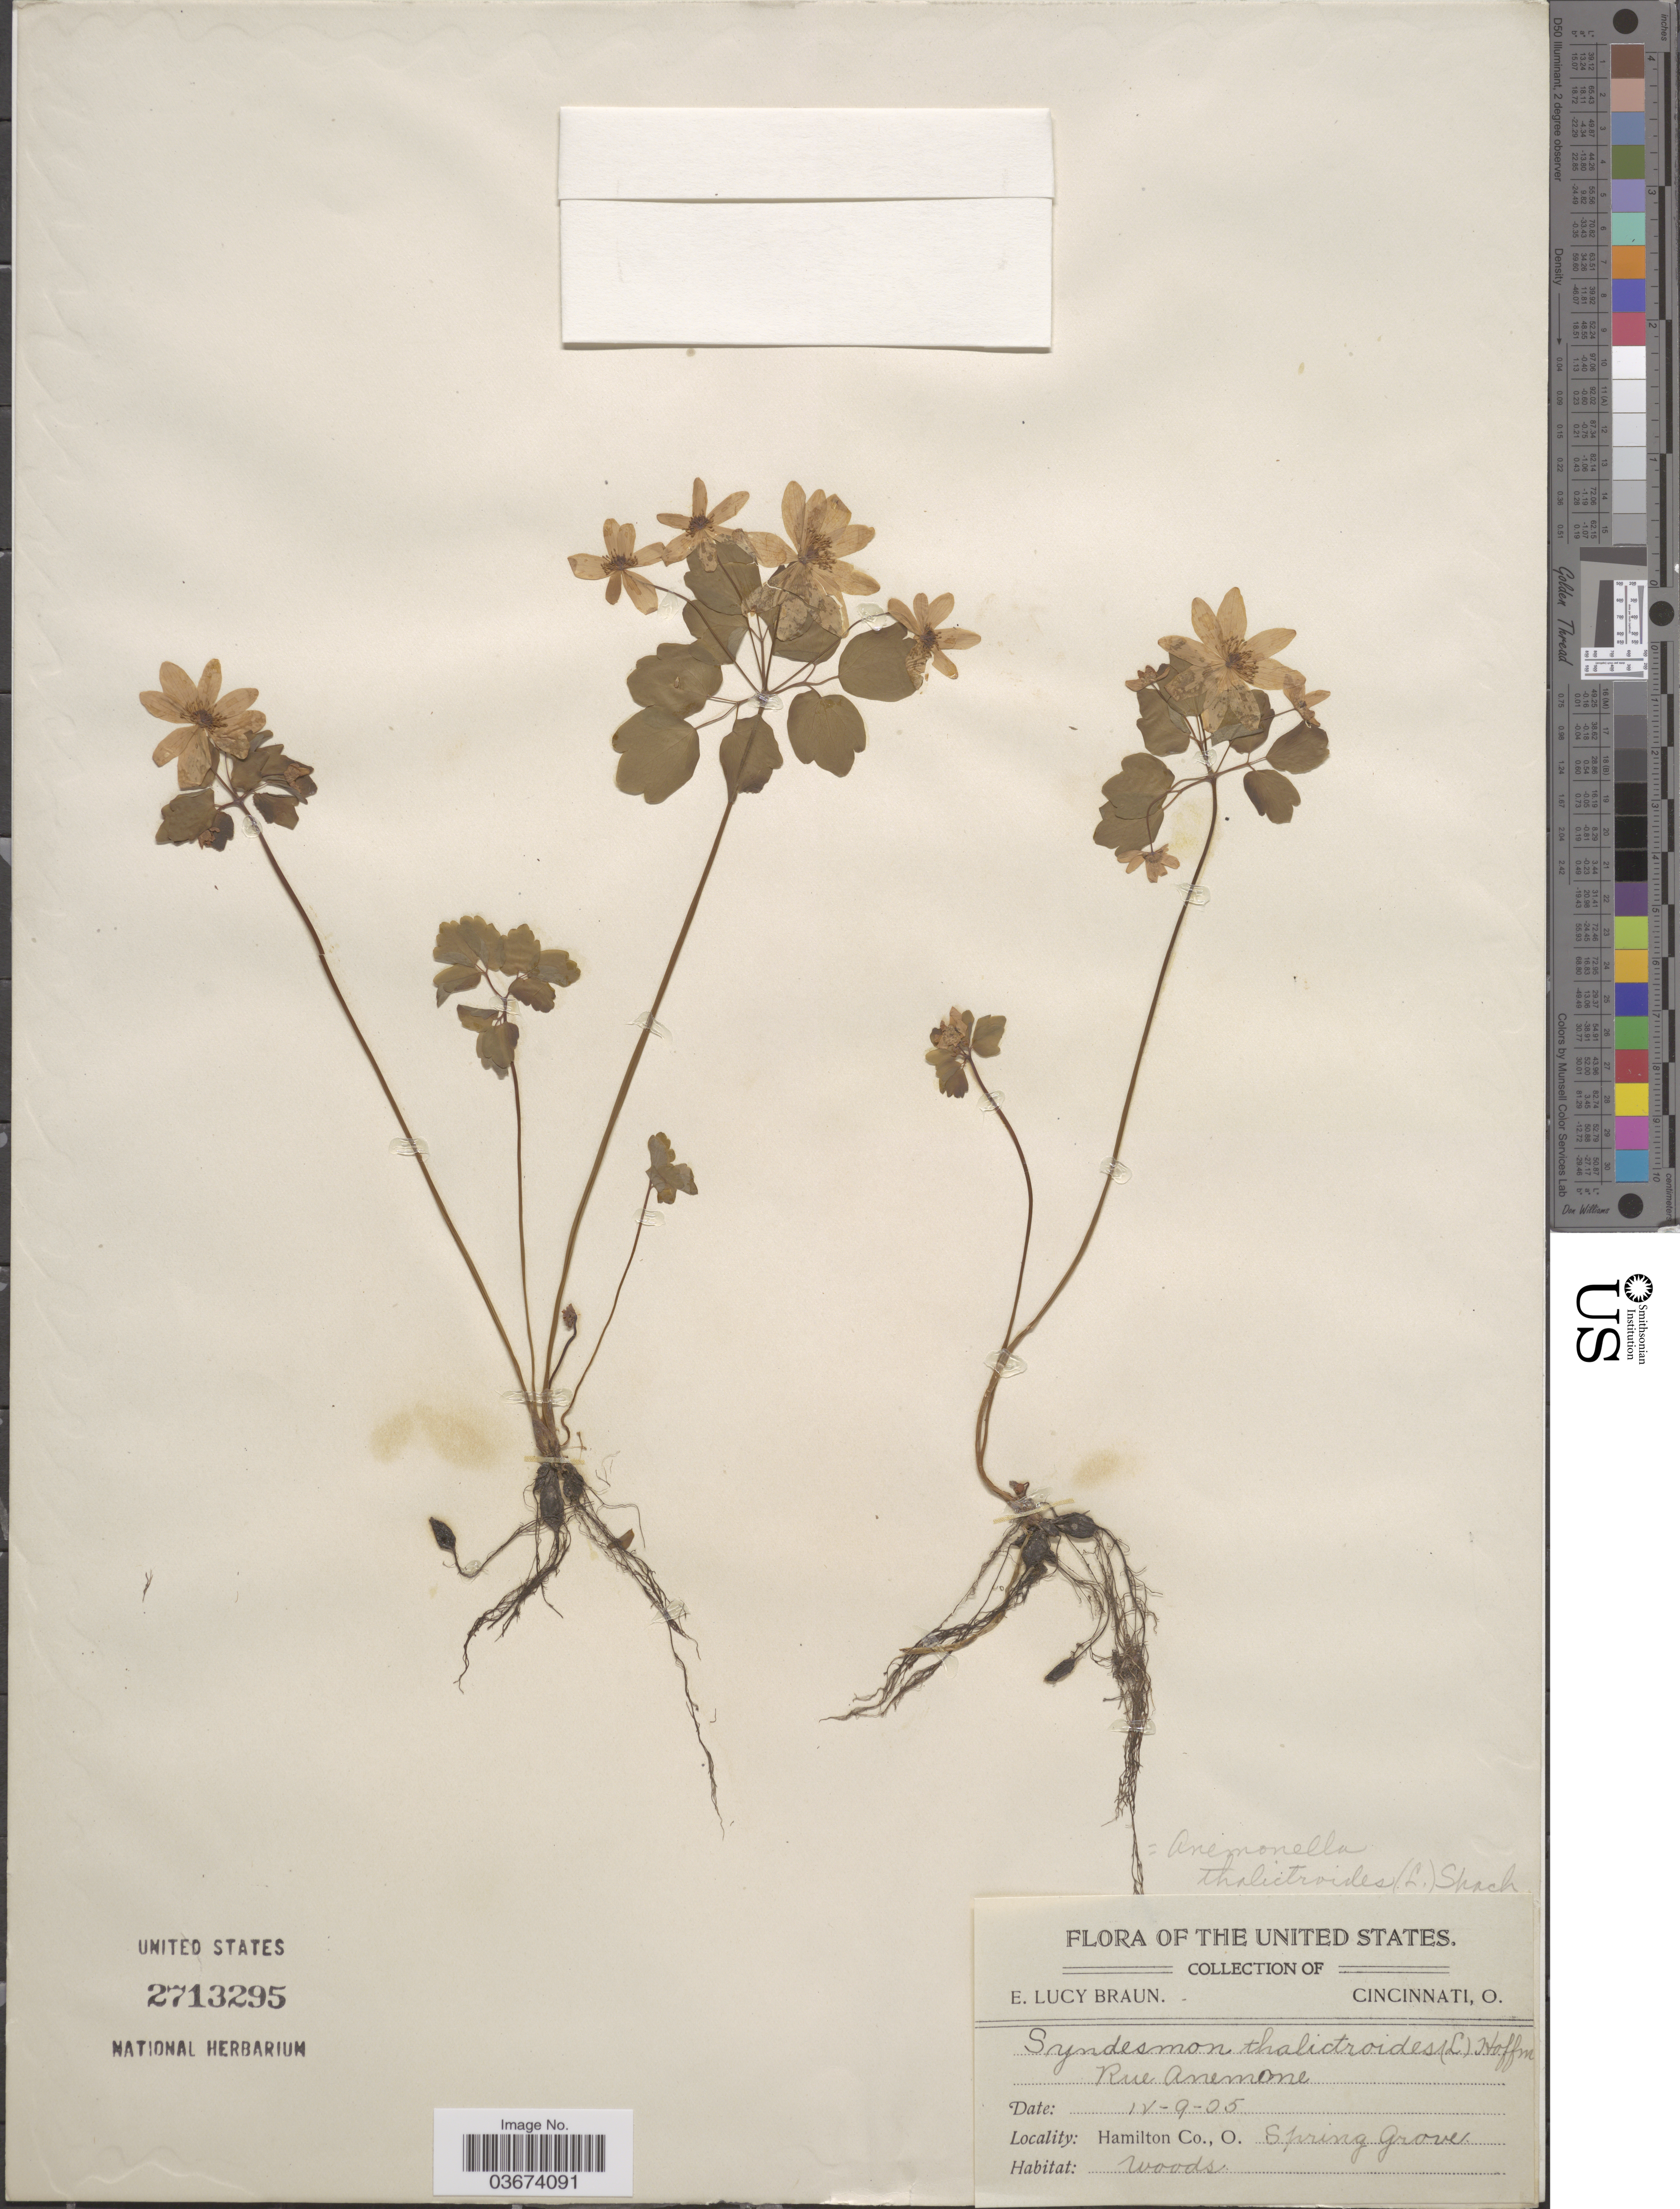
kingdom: Plantae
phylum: Tracheophyta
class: Magnoliopsida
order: Ranunculales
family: Ranunculaceae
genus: Thalictrum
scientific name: Thalictrum thalictroides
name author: (L.) A.J. Eames & B. Boivin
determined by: Strong, M. T., (US), Smithsonian Institution - National Museum of Natural History (UNITED STATES)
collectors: E. L. Braun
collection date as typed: Transcribed d/m/y: 9/4/5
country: United States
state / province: Ohio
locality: Hamilton Co. Spring Grove.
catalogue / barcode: US 2713295